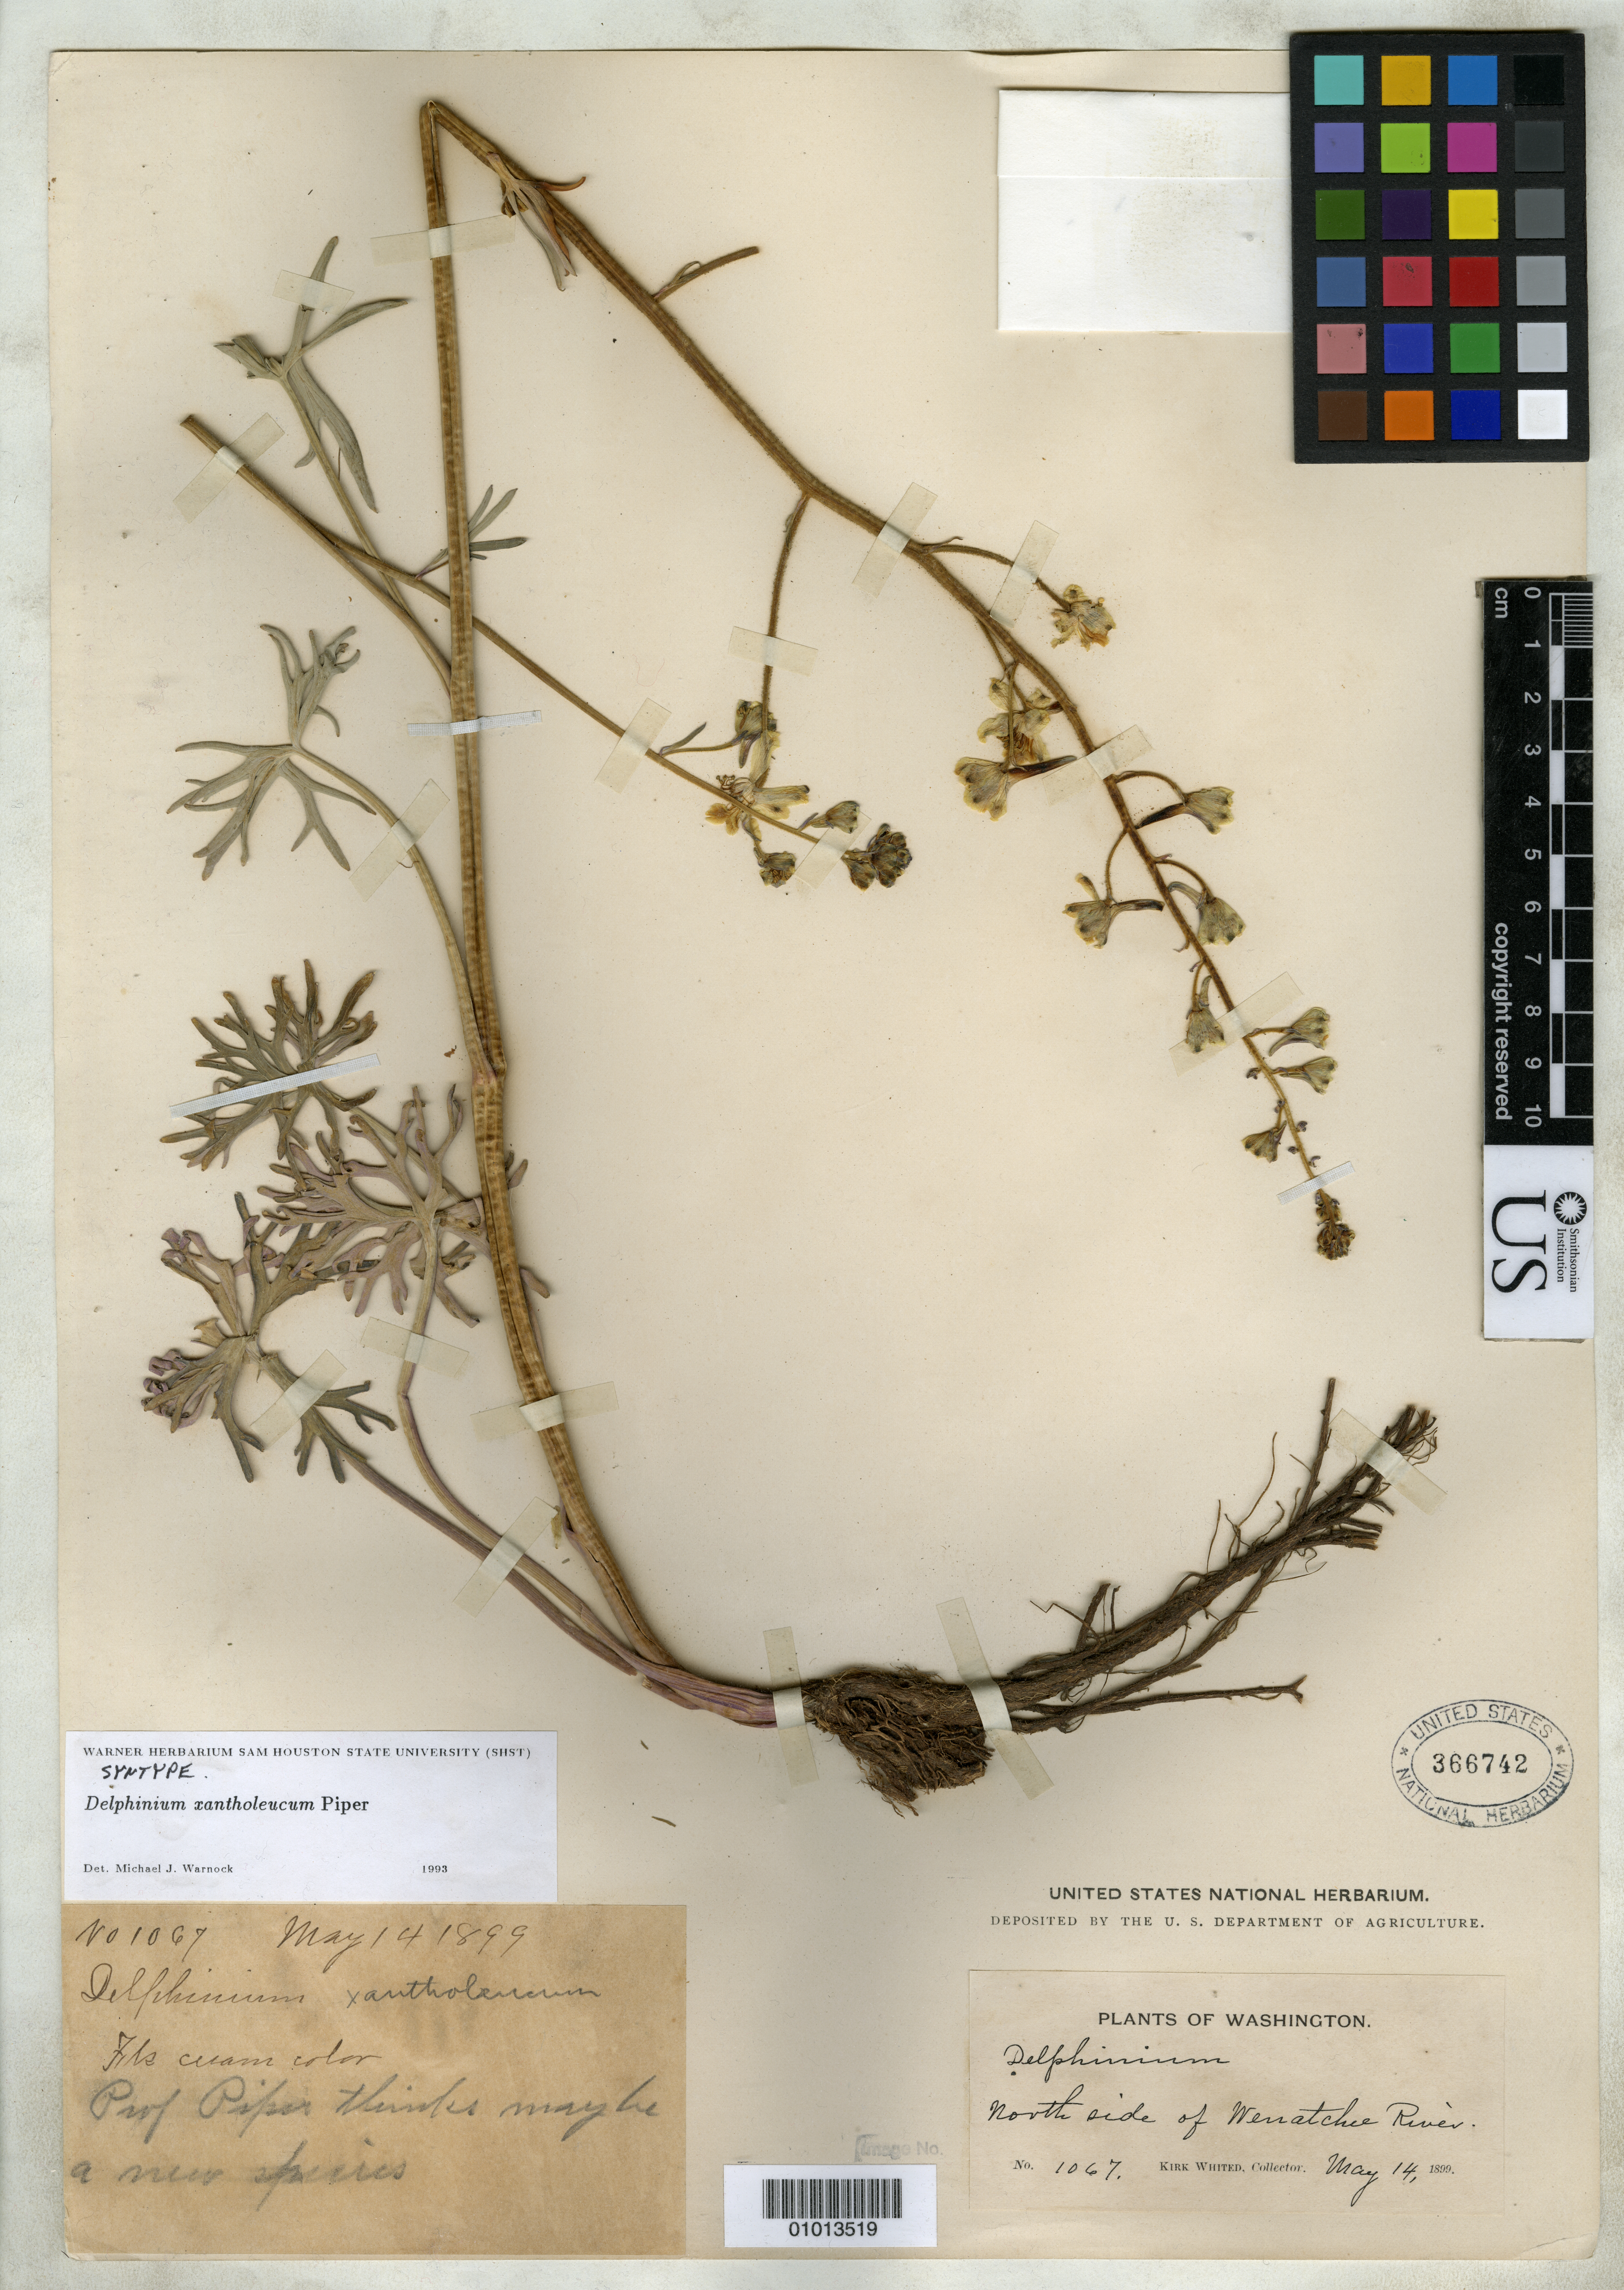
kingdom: Plantae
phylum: Tracheophyta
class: Magnoliopsida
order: Ranunculales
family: Ranunculaceae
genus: Delphinium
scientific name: Delphinium xantholeucum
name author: Piper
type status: Syntype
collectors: K. Whited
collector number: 1067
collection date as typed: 14 May 1899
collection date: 1899-05-14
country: United States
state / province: Washington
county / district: Chelan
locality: North side of Wenatchee River.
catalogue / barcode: US 366742